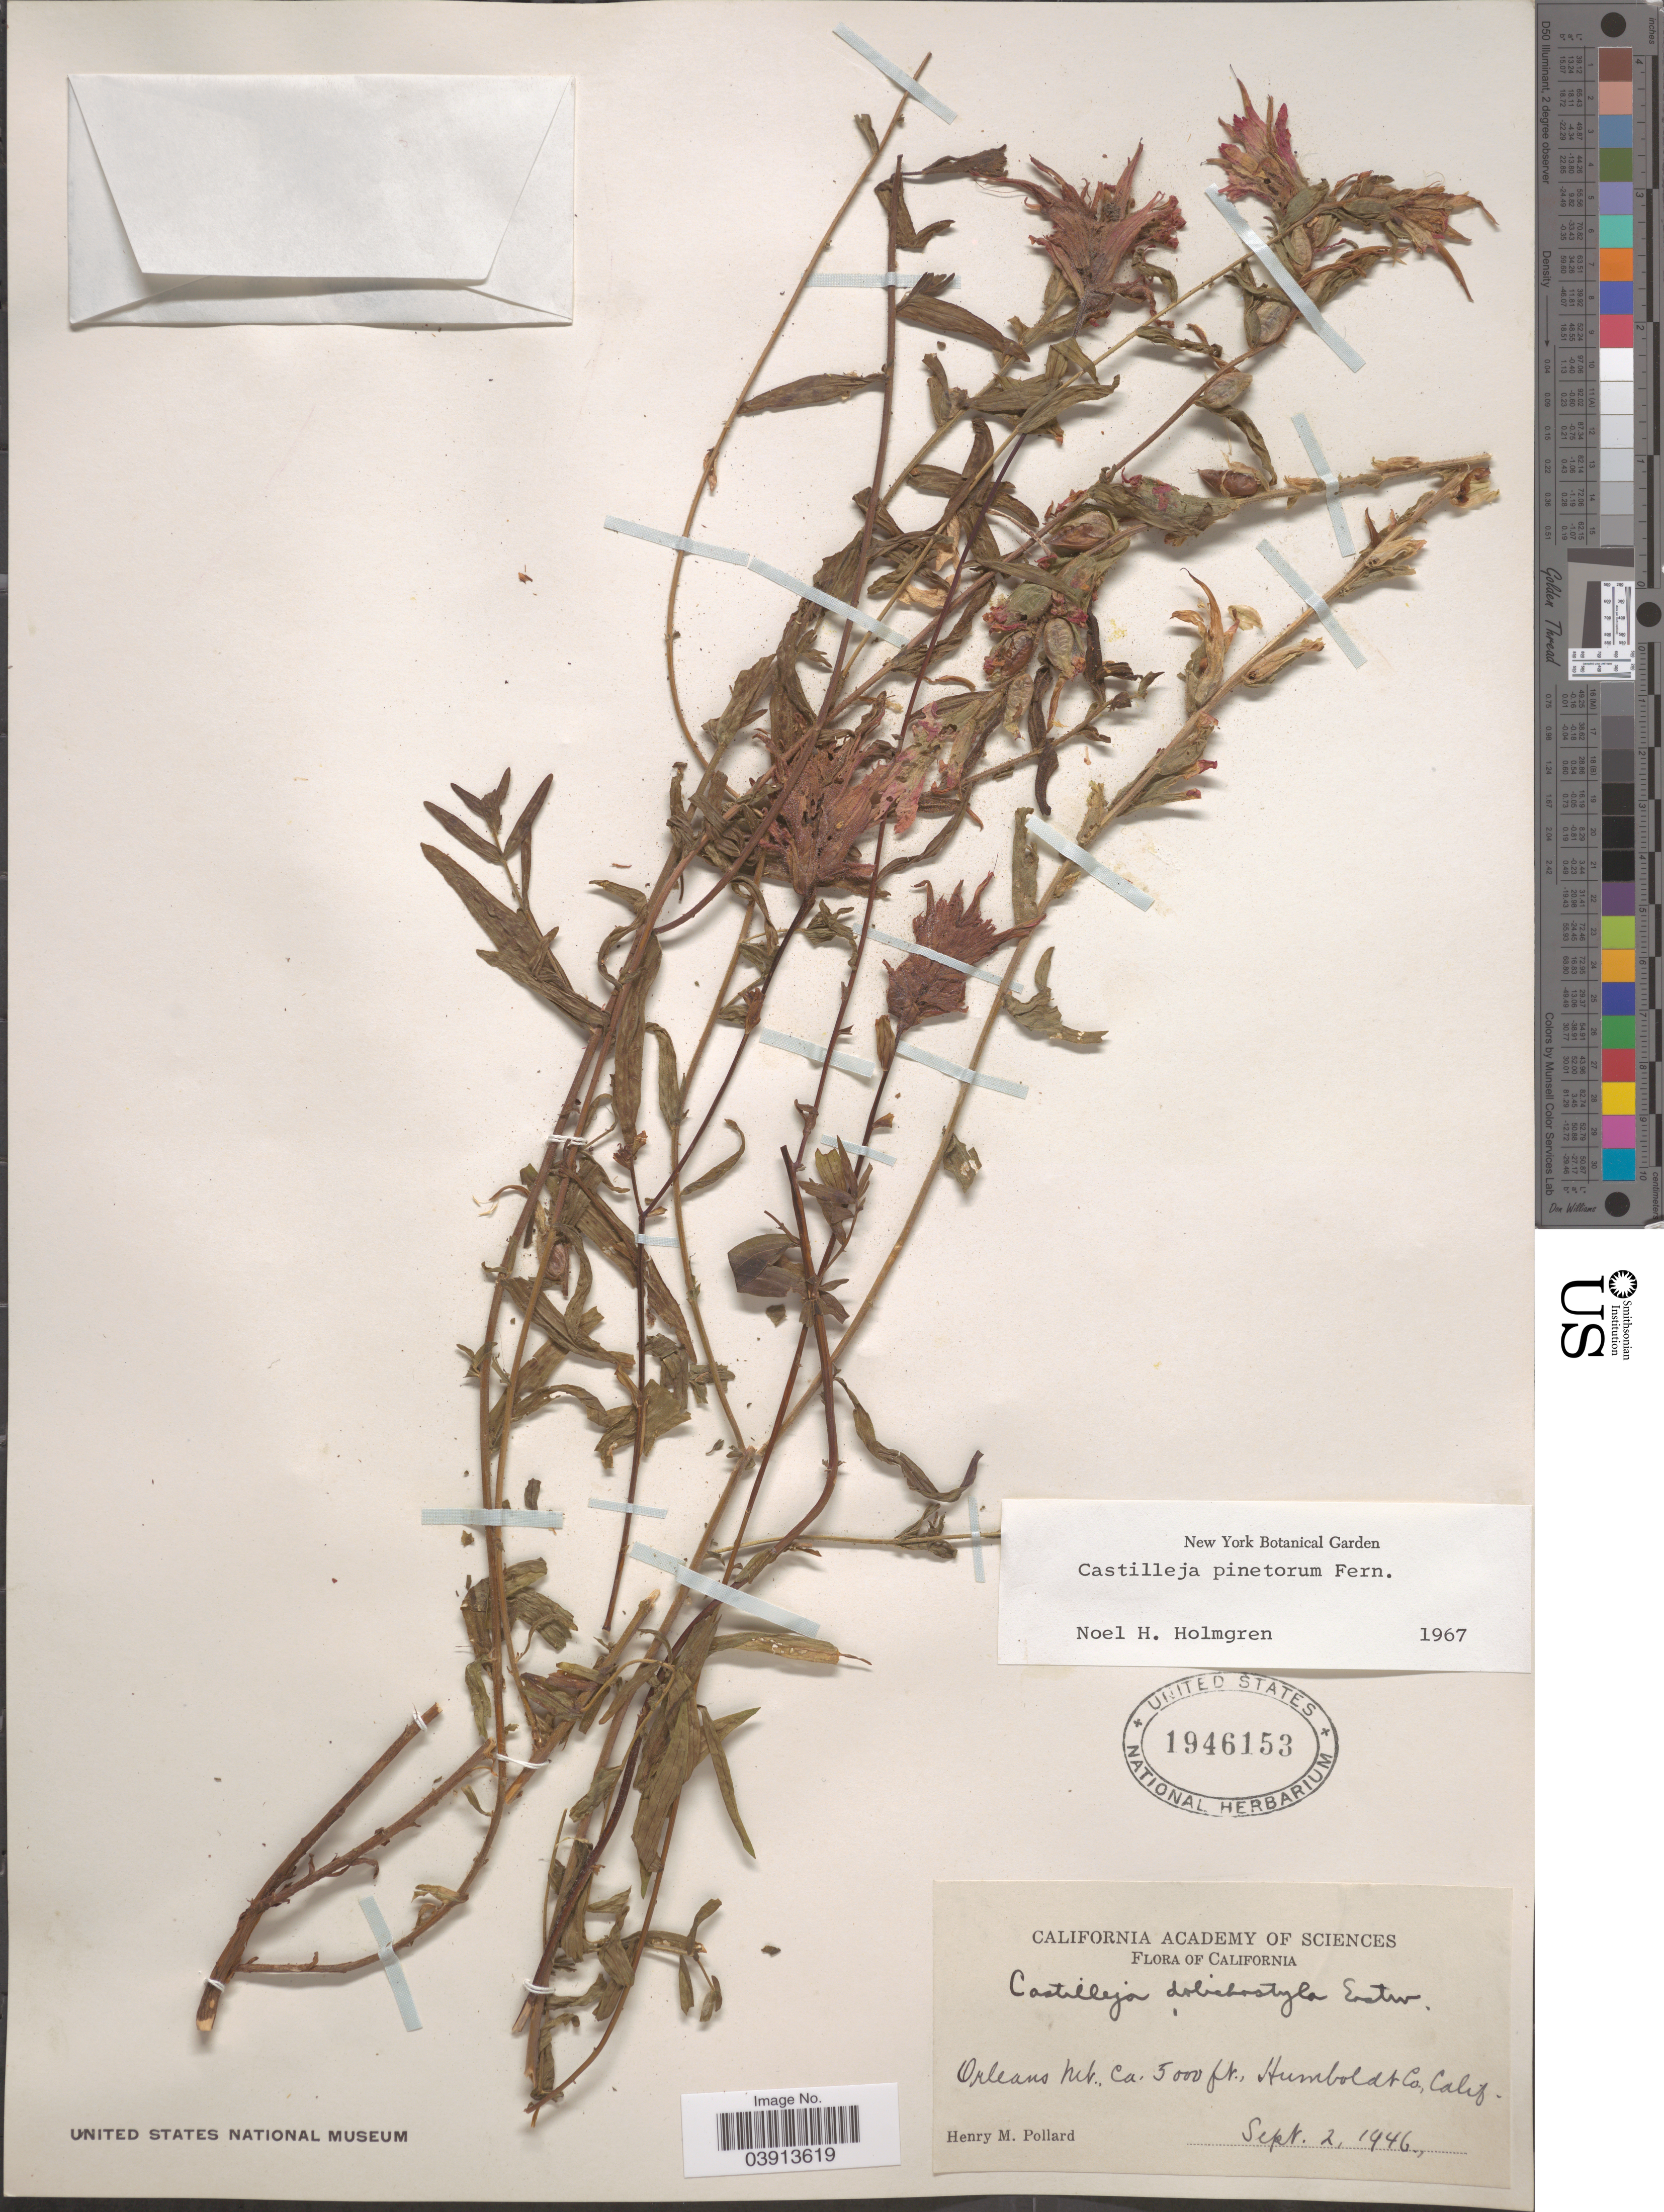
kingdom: Plantae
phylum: Tracheophyta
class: Magnoliopsida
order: Lamiales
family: Orobanchaceae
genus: Castilleja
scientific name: Castilleja pinetorum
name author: Fernald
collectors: H. M. Pollard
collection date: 1946-09-02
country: United States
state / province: California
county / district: Humboldt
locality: Orleans Mt., Humboldt Co.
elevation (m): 1524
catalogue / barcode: US 1946153